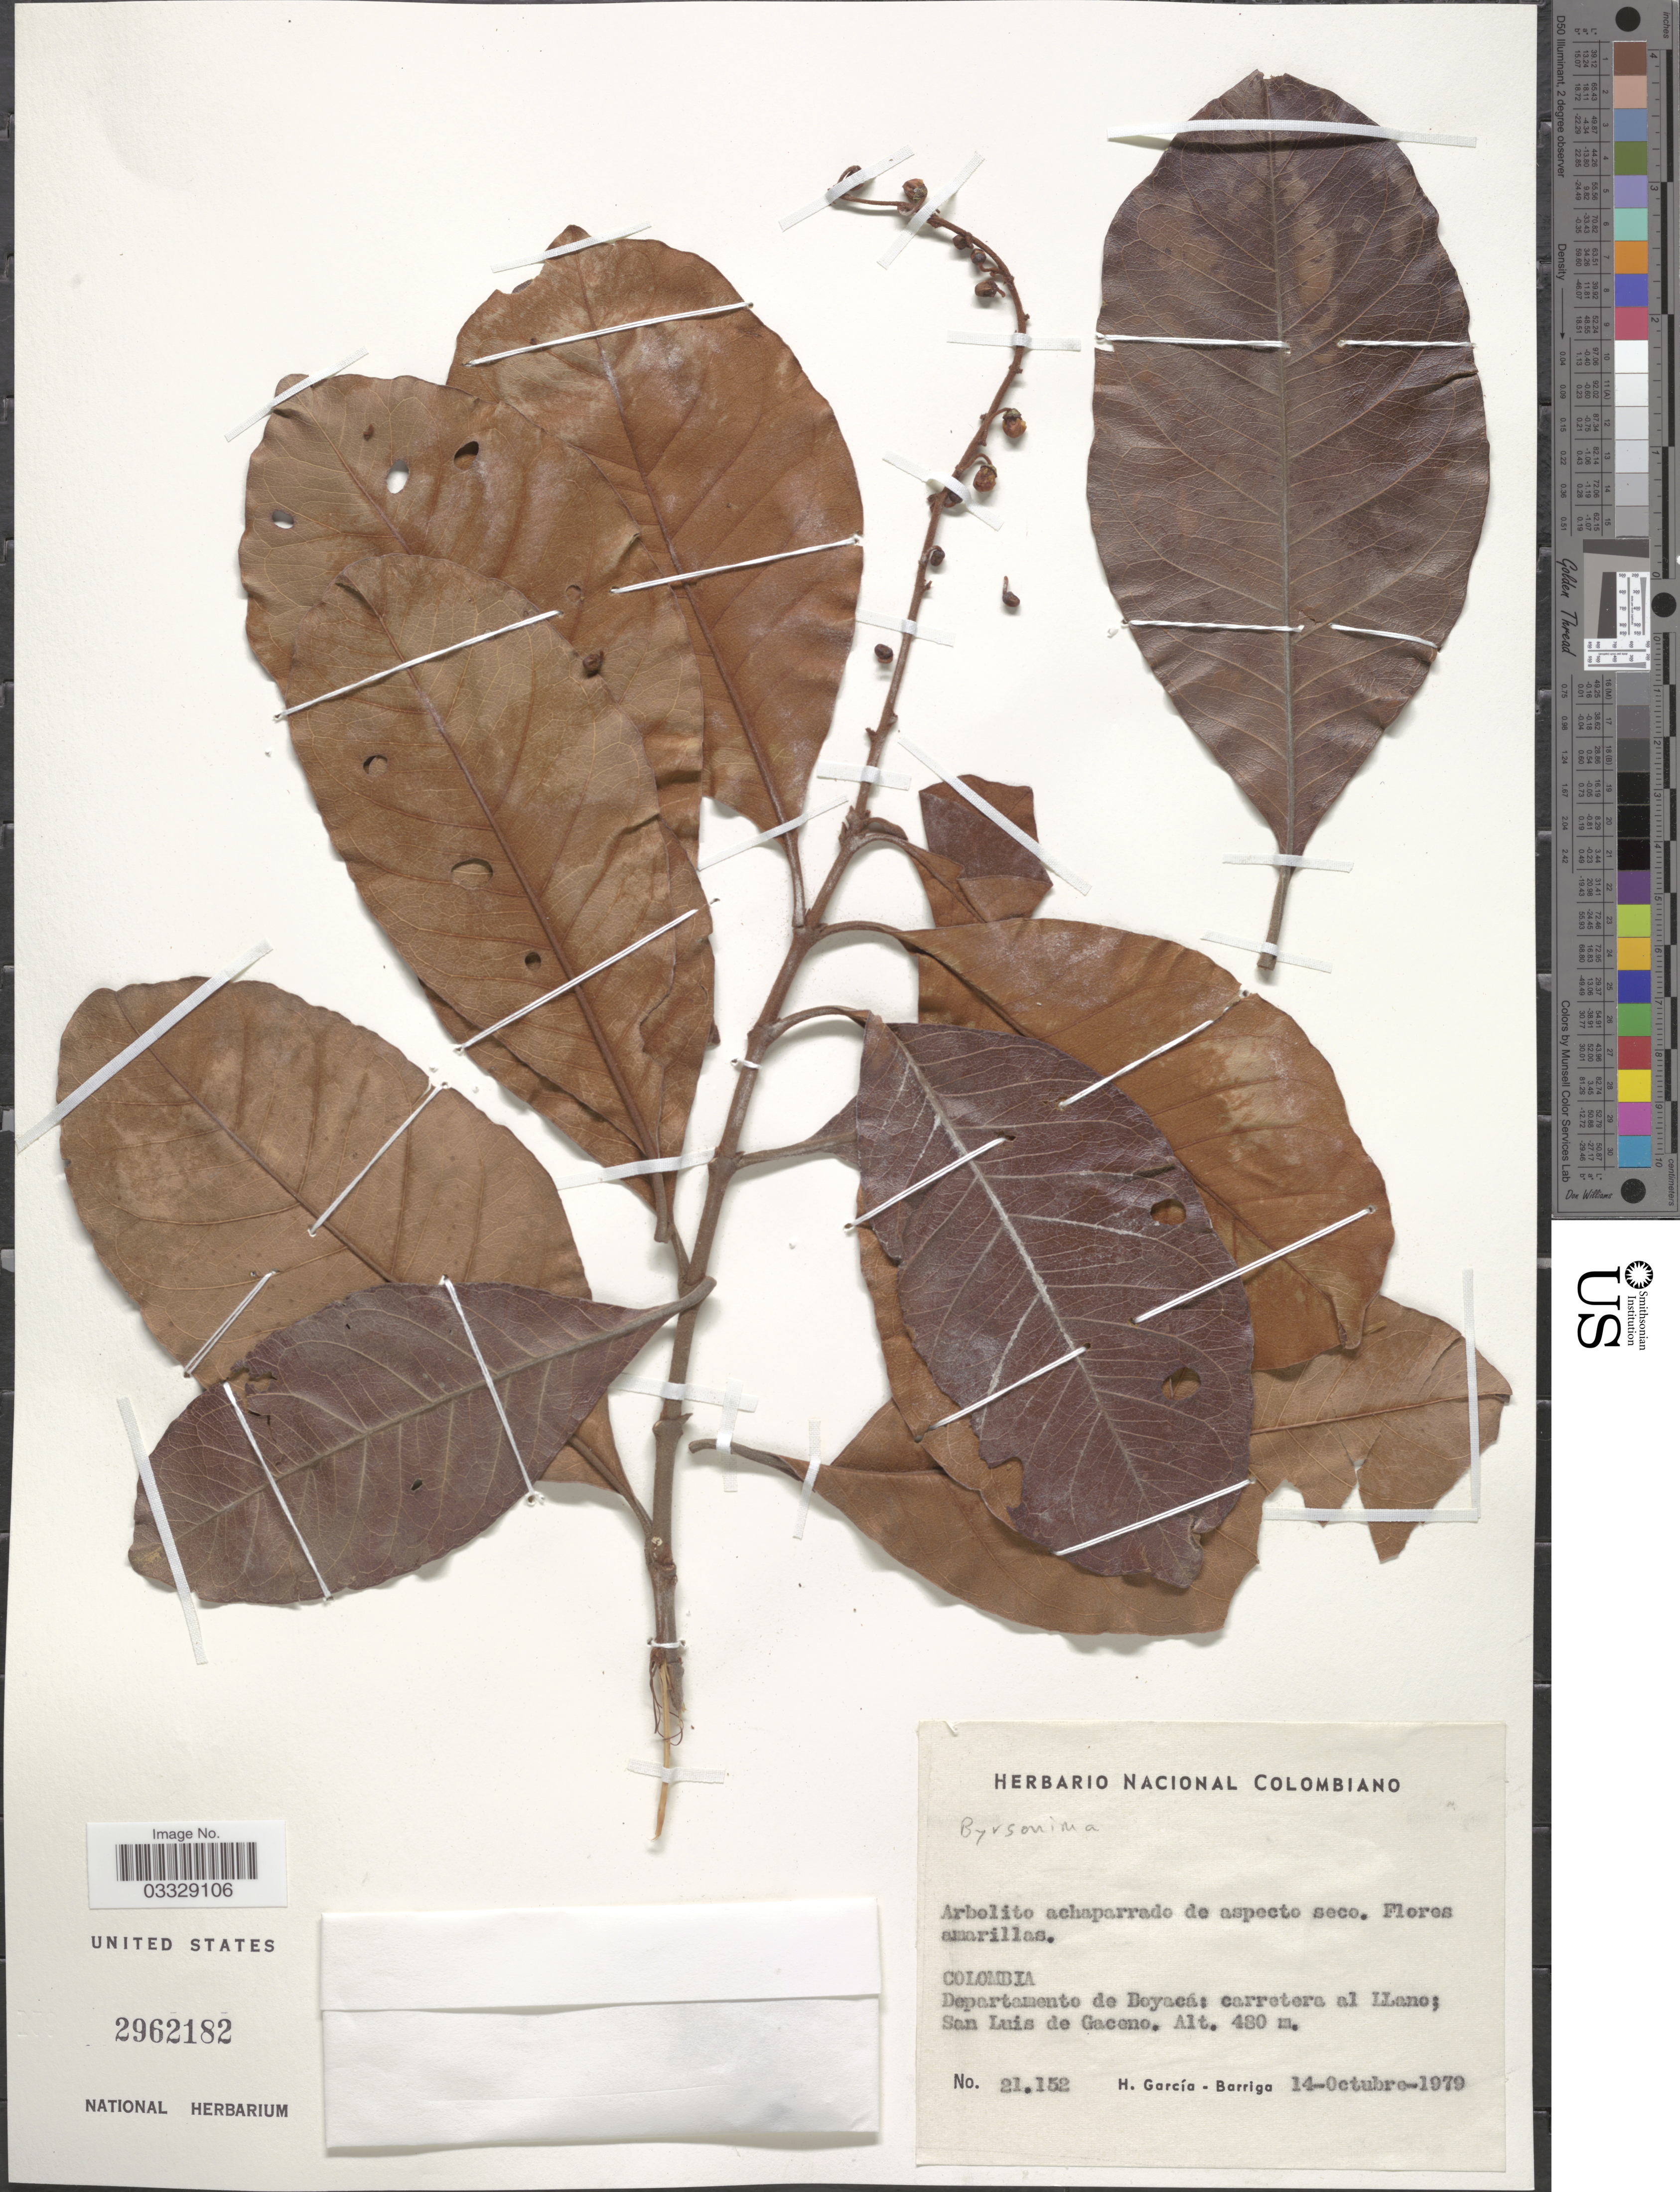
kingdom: Plantae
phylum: Tracheophyta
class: Magnoliopsida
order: Malpighiales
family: Malpighiaceae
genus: Byrsonima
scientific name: Byrsonima sp.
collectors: H. García Barriga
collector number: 21152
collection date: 1979-10-14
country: Colombia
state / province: Boyacá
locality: Departamento de Boyacá: carretera al Llano; San Luis de Gaceno.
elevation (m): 480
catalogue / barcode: US 2962182